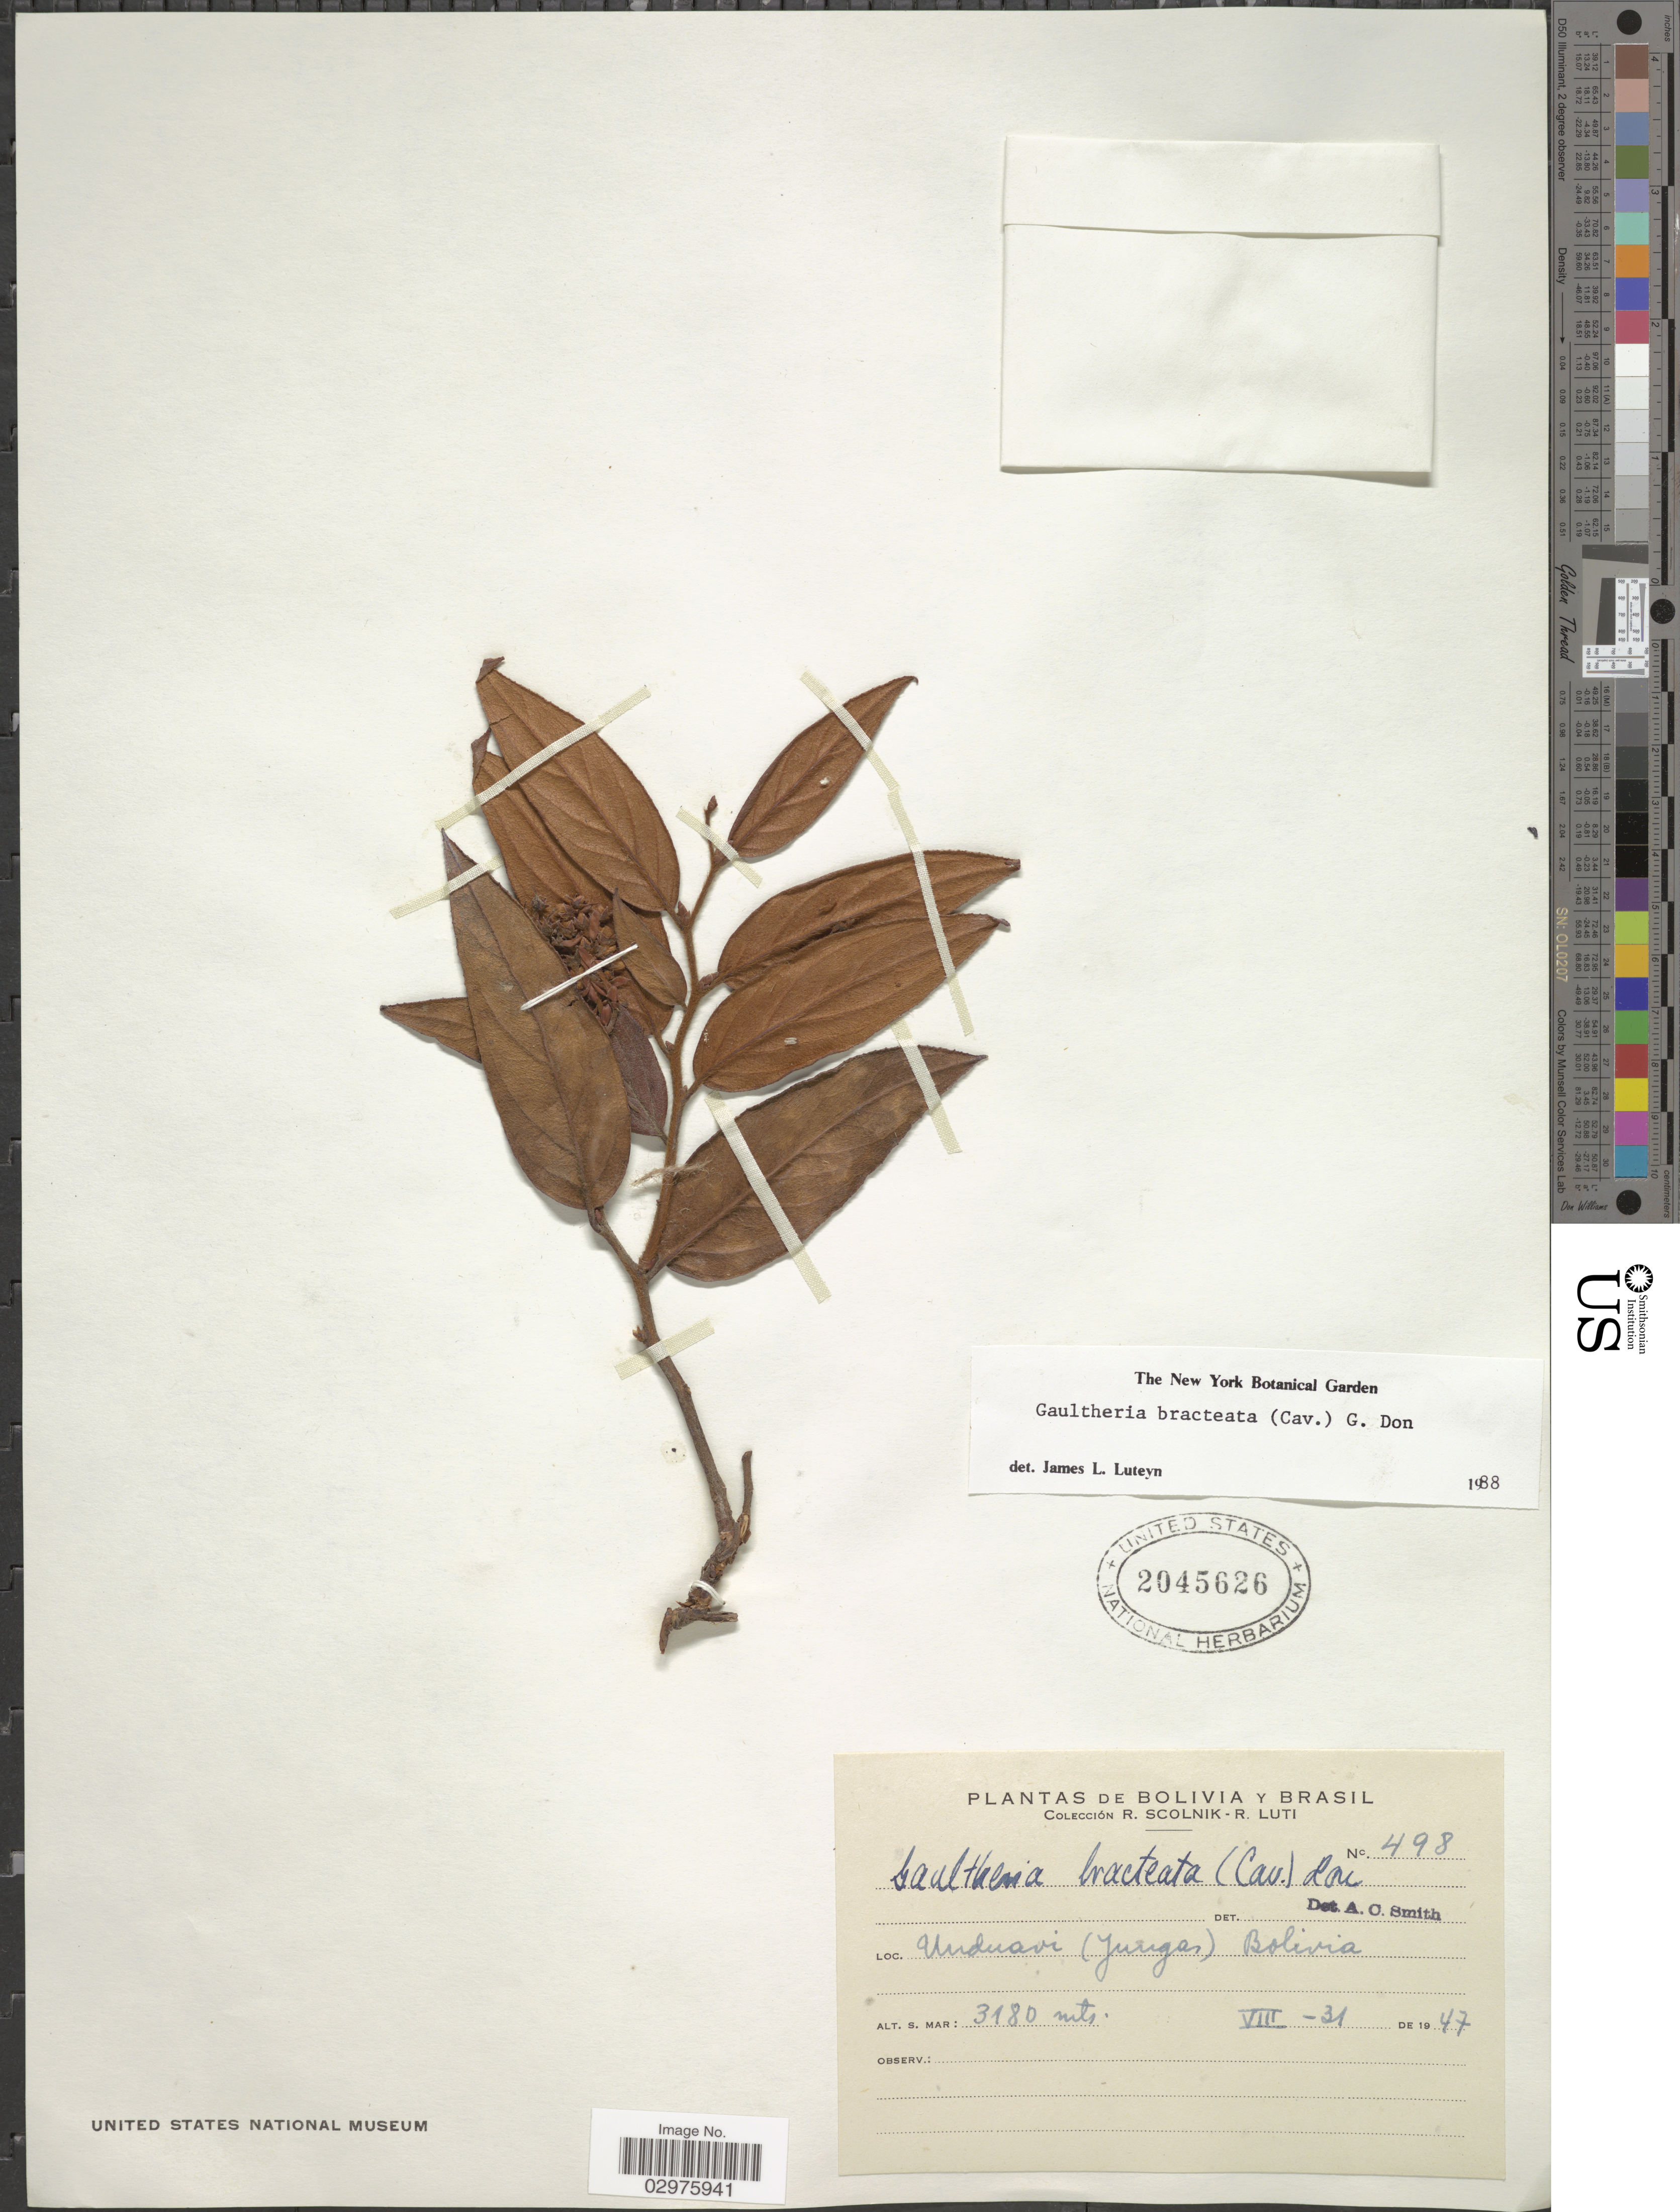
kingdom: Plantae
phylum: Tracheophyta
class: Magnoliopsida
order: Ericales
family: Ericaceae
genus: Gaultheria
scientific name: Gaultheria bracteata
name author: (Cav.) G. Don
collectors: R. Scolnik & R. Luti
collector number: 498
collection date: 1947-08-31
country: Bolivia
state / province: La Paz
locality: Unduavi (Yungas).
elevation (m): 3180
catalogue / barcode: US 2045626